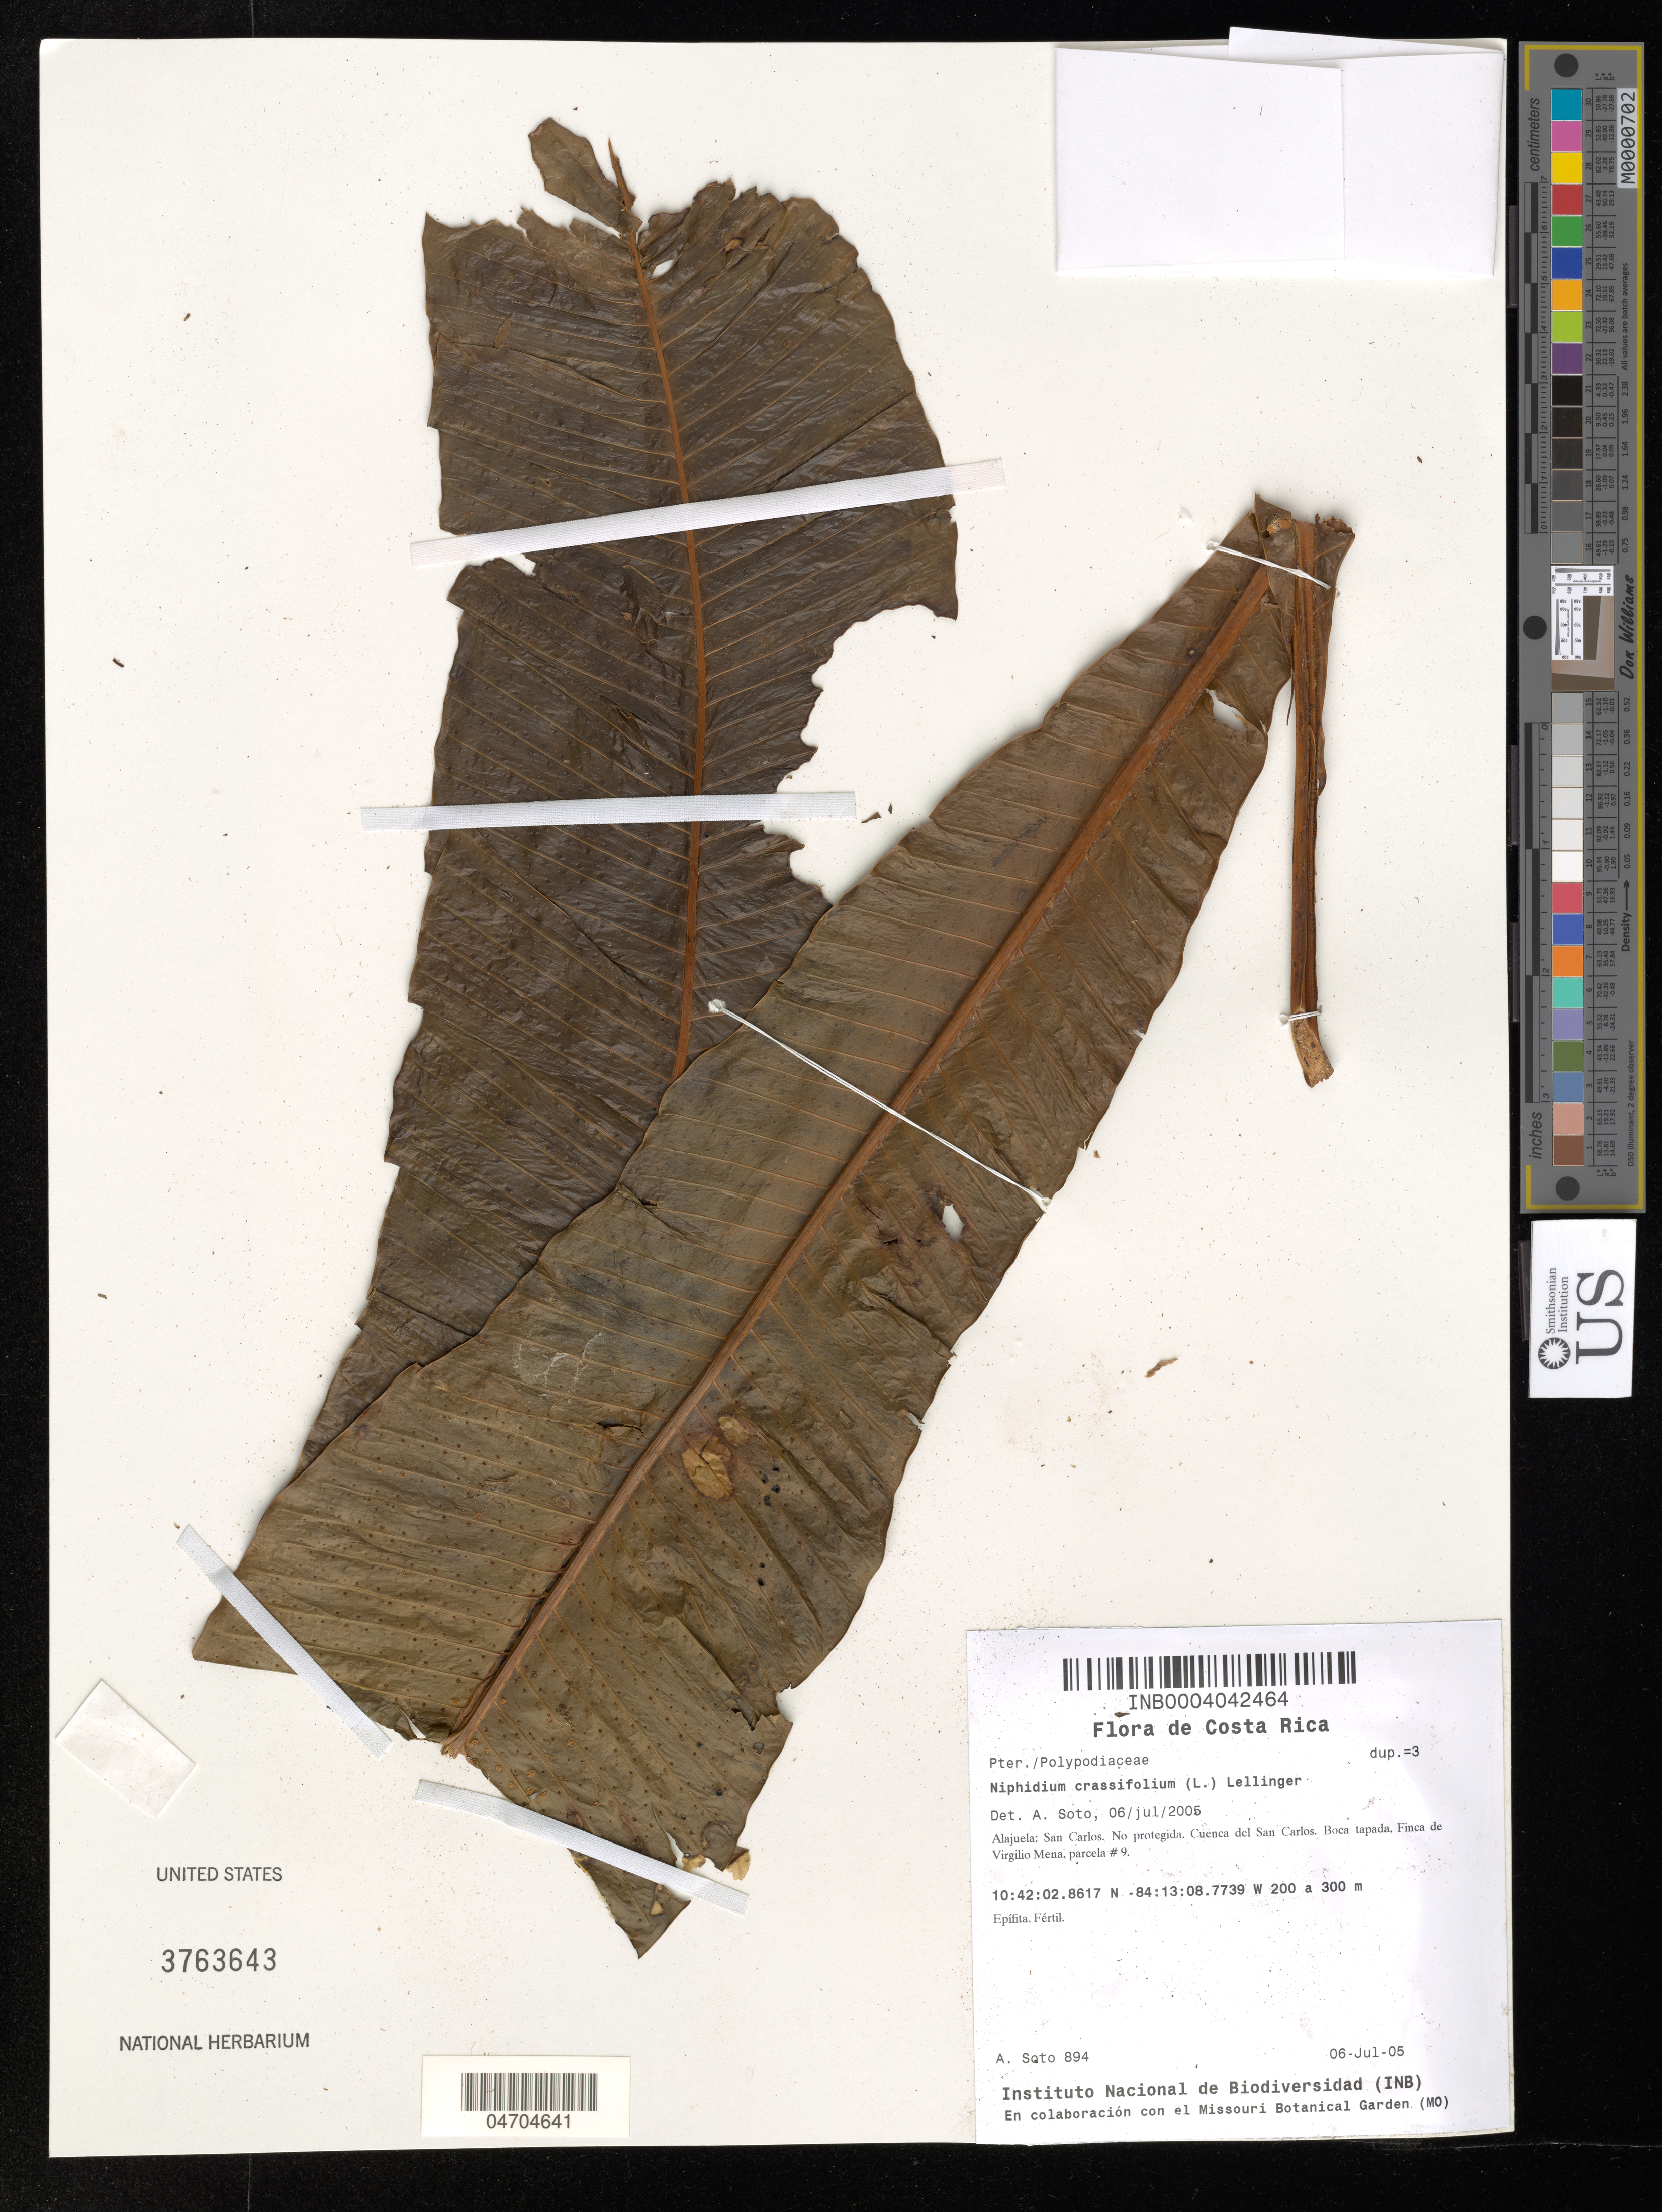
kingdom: Plantae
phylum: Tracheophyta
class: Polypodiopsida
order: Polypodiales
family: Polypodiaceae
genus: Niphidium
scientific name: Niphidium crassifolium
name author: (L.) Lellinger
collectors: A. Soto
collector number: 894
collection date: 2005-07-06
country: Costa Rica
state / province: Alajuela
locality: San Carlos. No protegida. Cuenca del San Carlos. Boca tapada, Finca de Virgilio Mena, parcela #9.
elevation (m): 200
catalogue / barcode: US 3763643